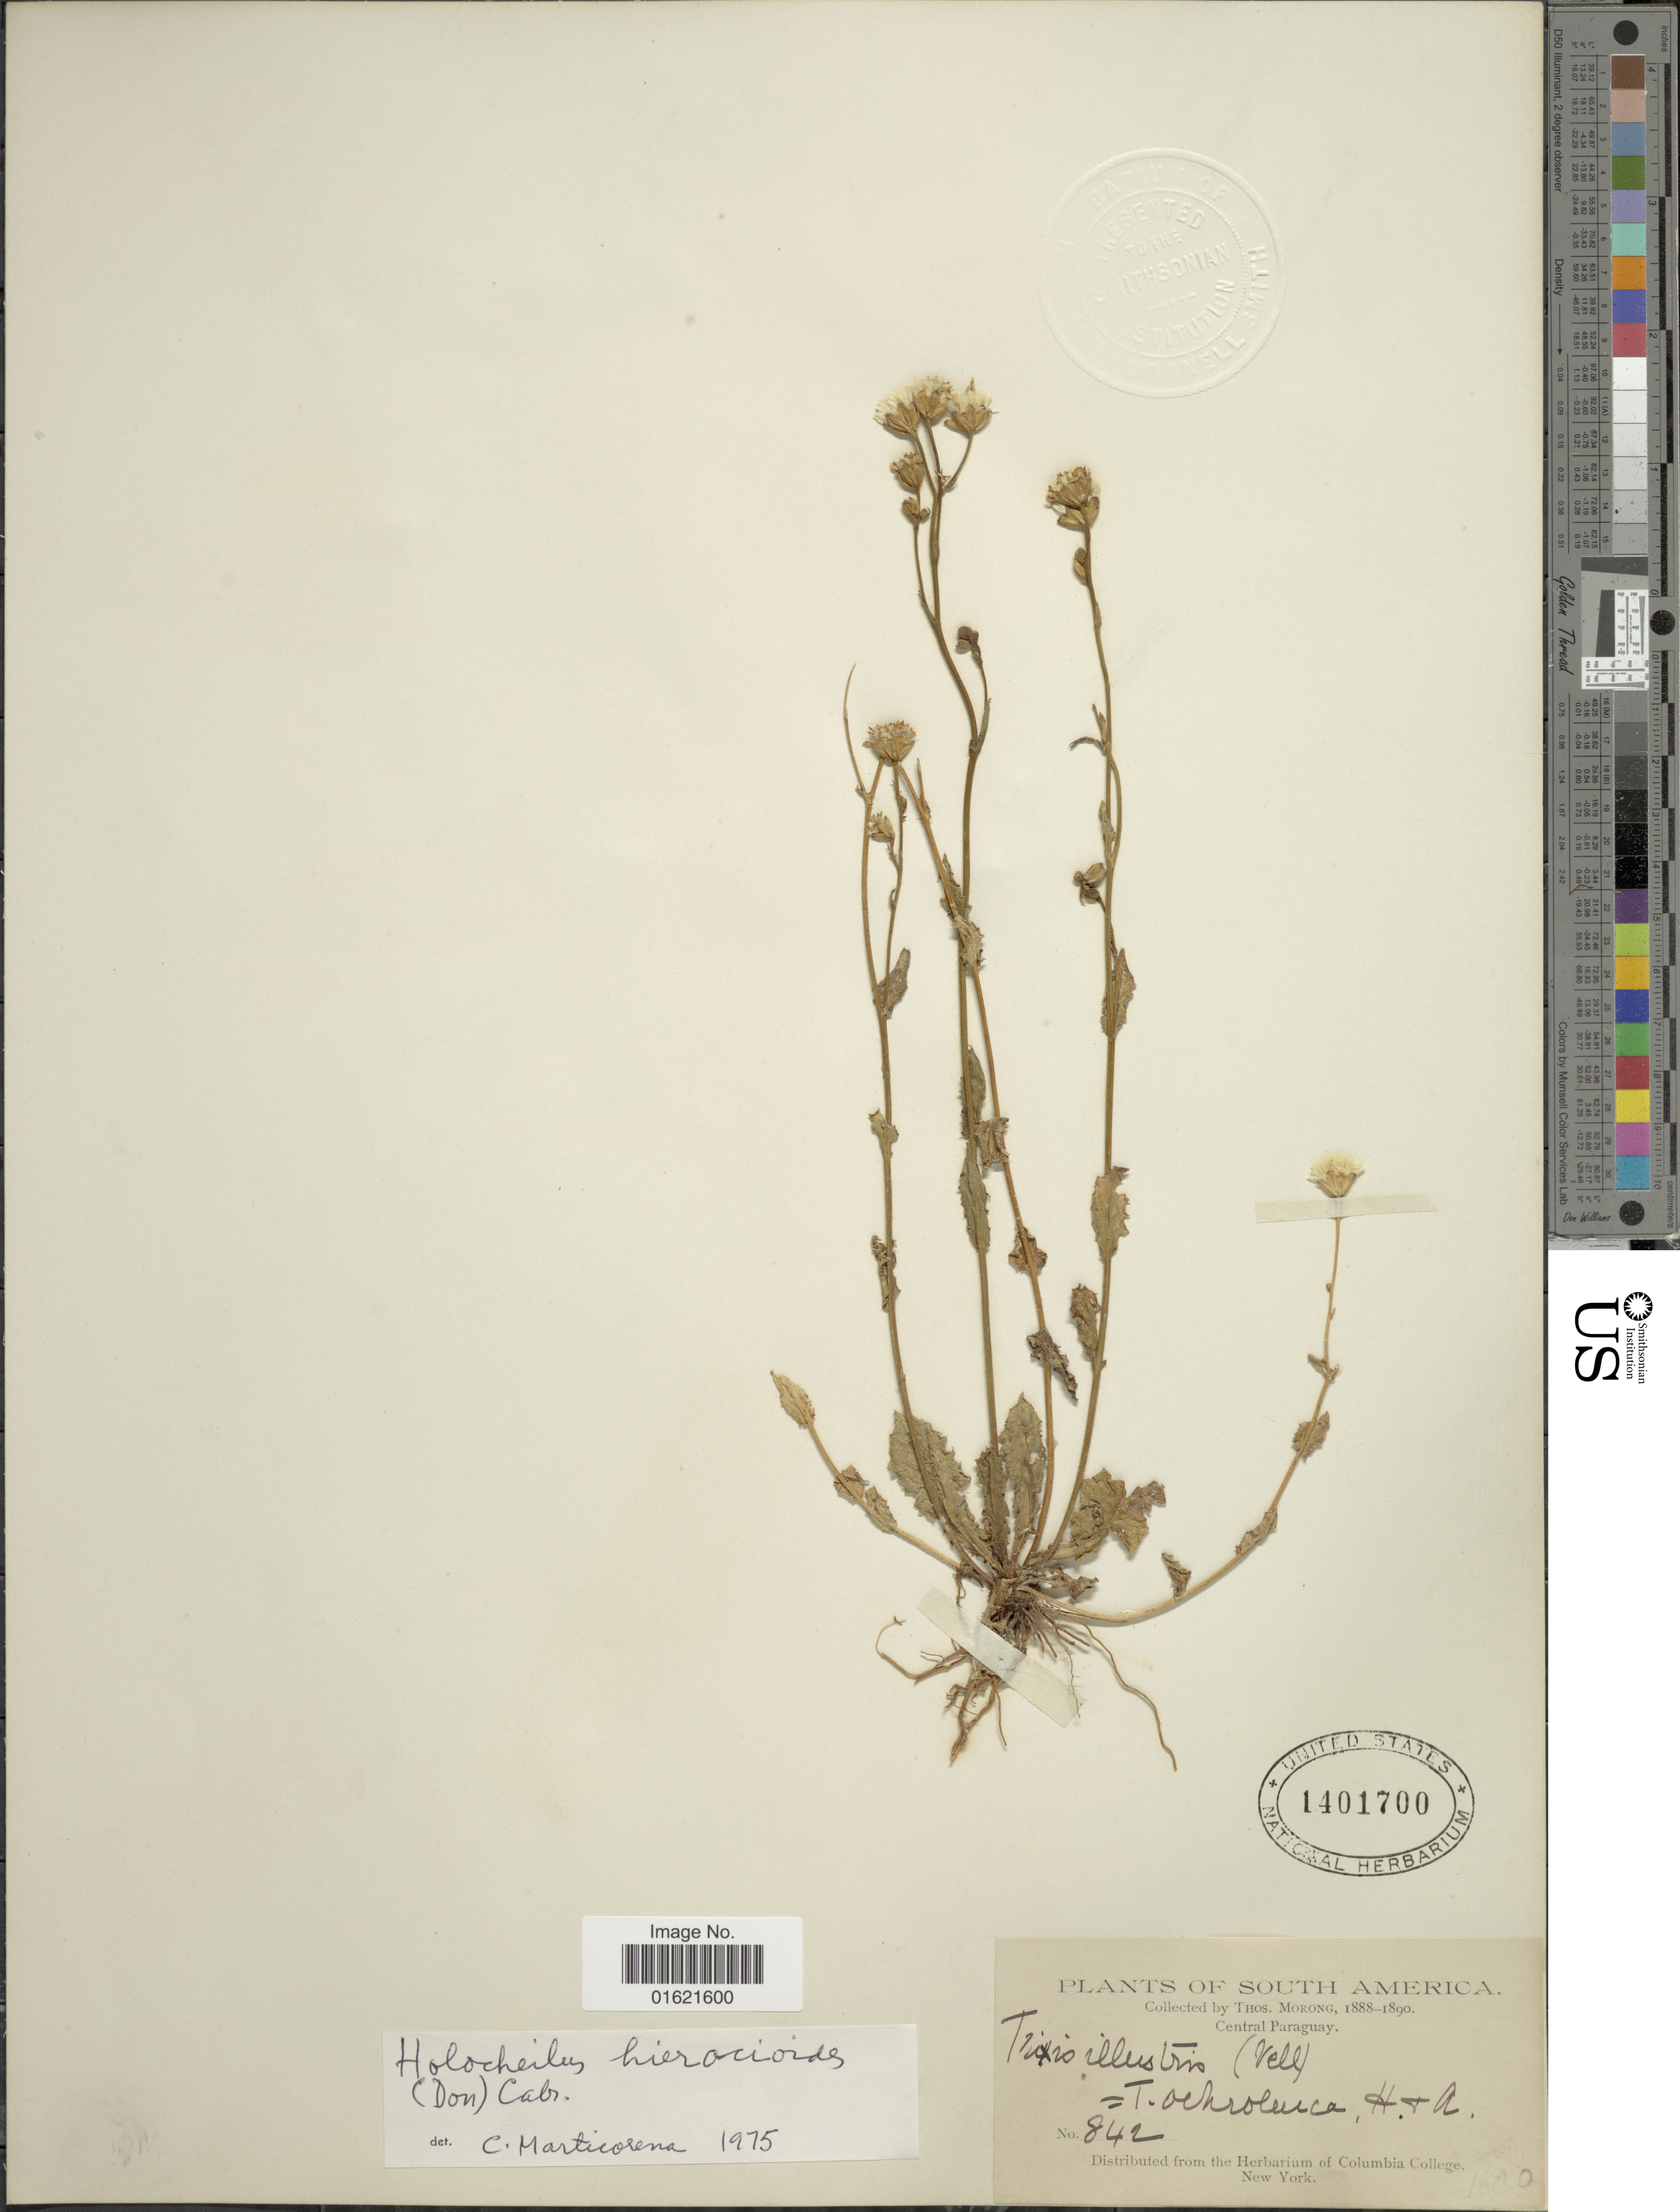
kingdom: Plantae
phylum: Tracheophyta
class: Magnoliopsida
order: Asterales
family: Asteraceae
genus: Holocheilus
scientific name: Holocheilus illustris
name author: (Vell.) Cabrera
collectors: ex herb. T. Morong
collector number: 842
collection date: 1888/1890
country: Paraguay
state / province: Central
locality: Central Paraguay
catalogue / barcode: US 1401700